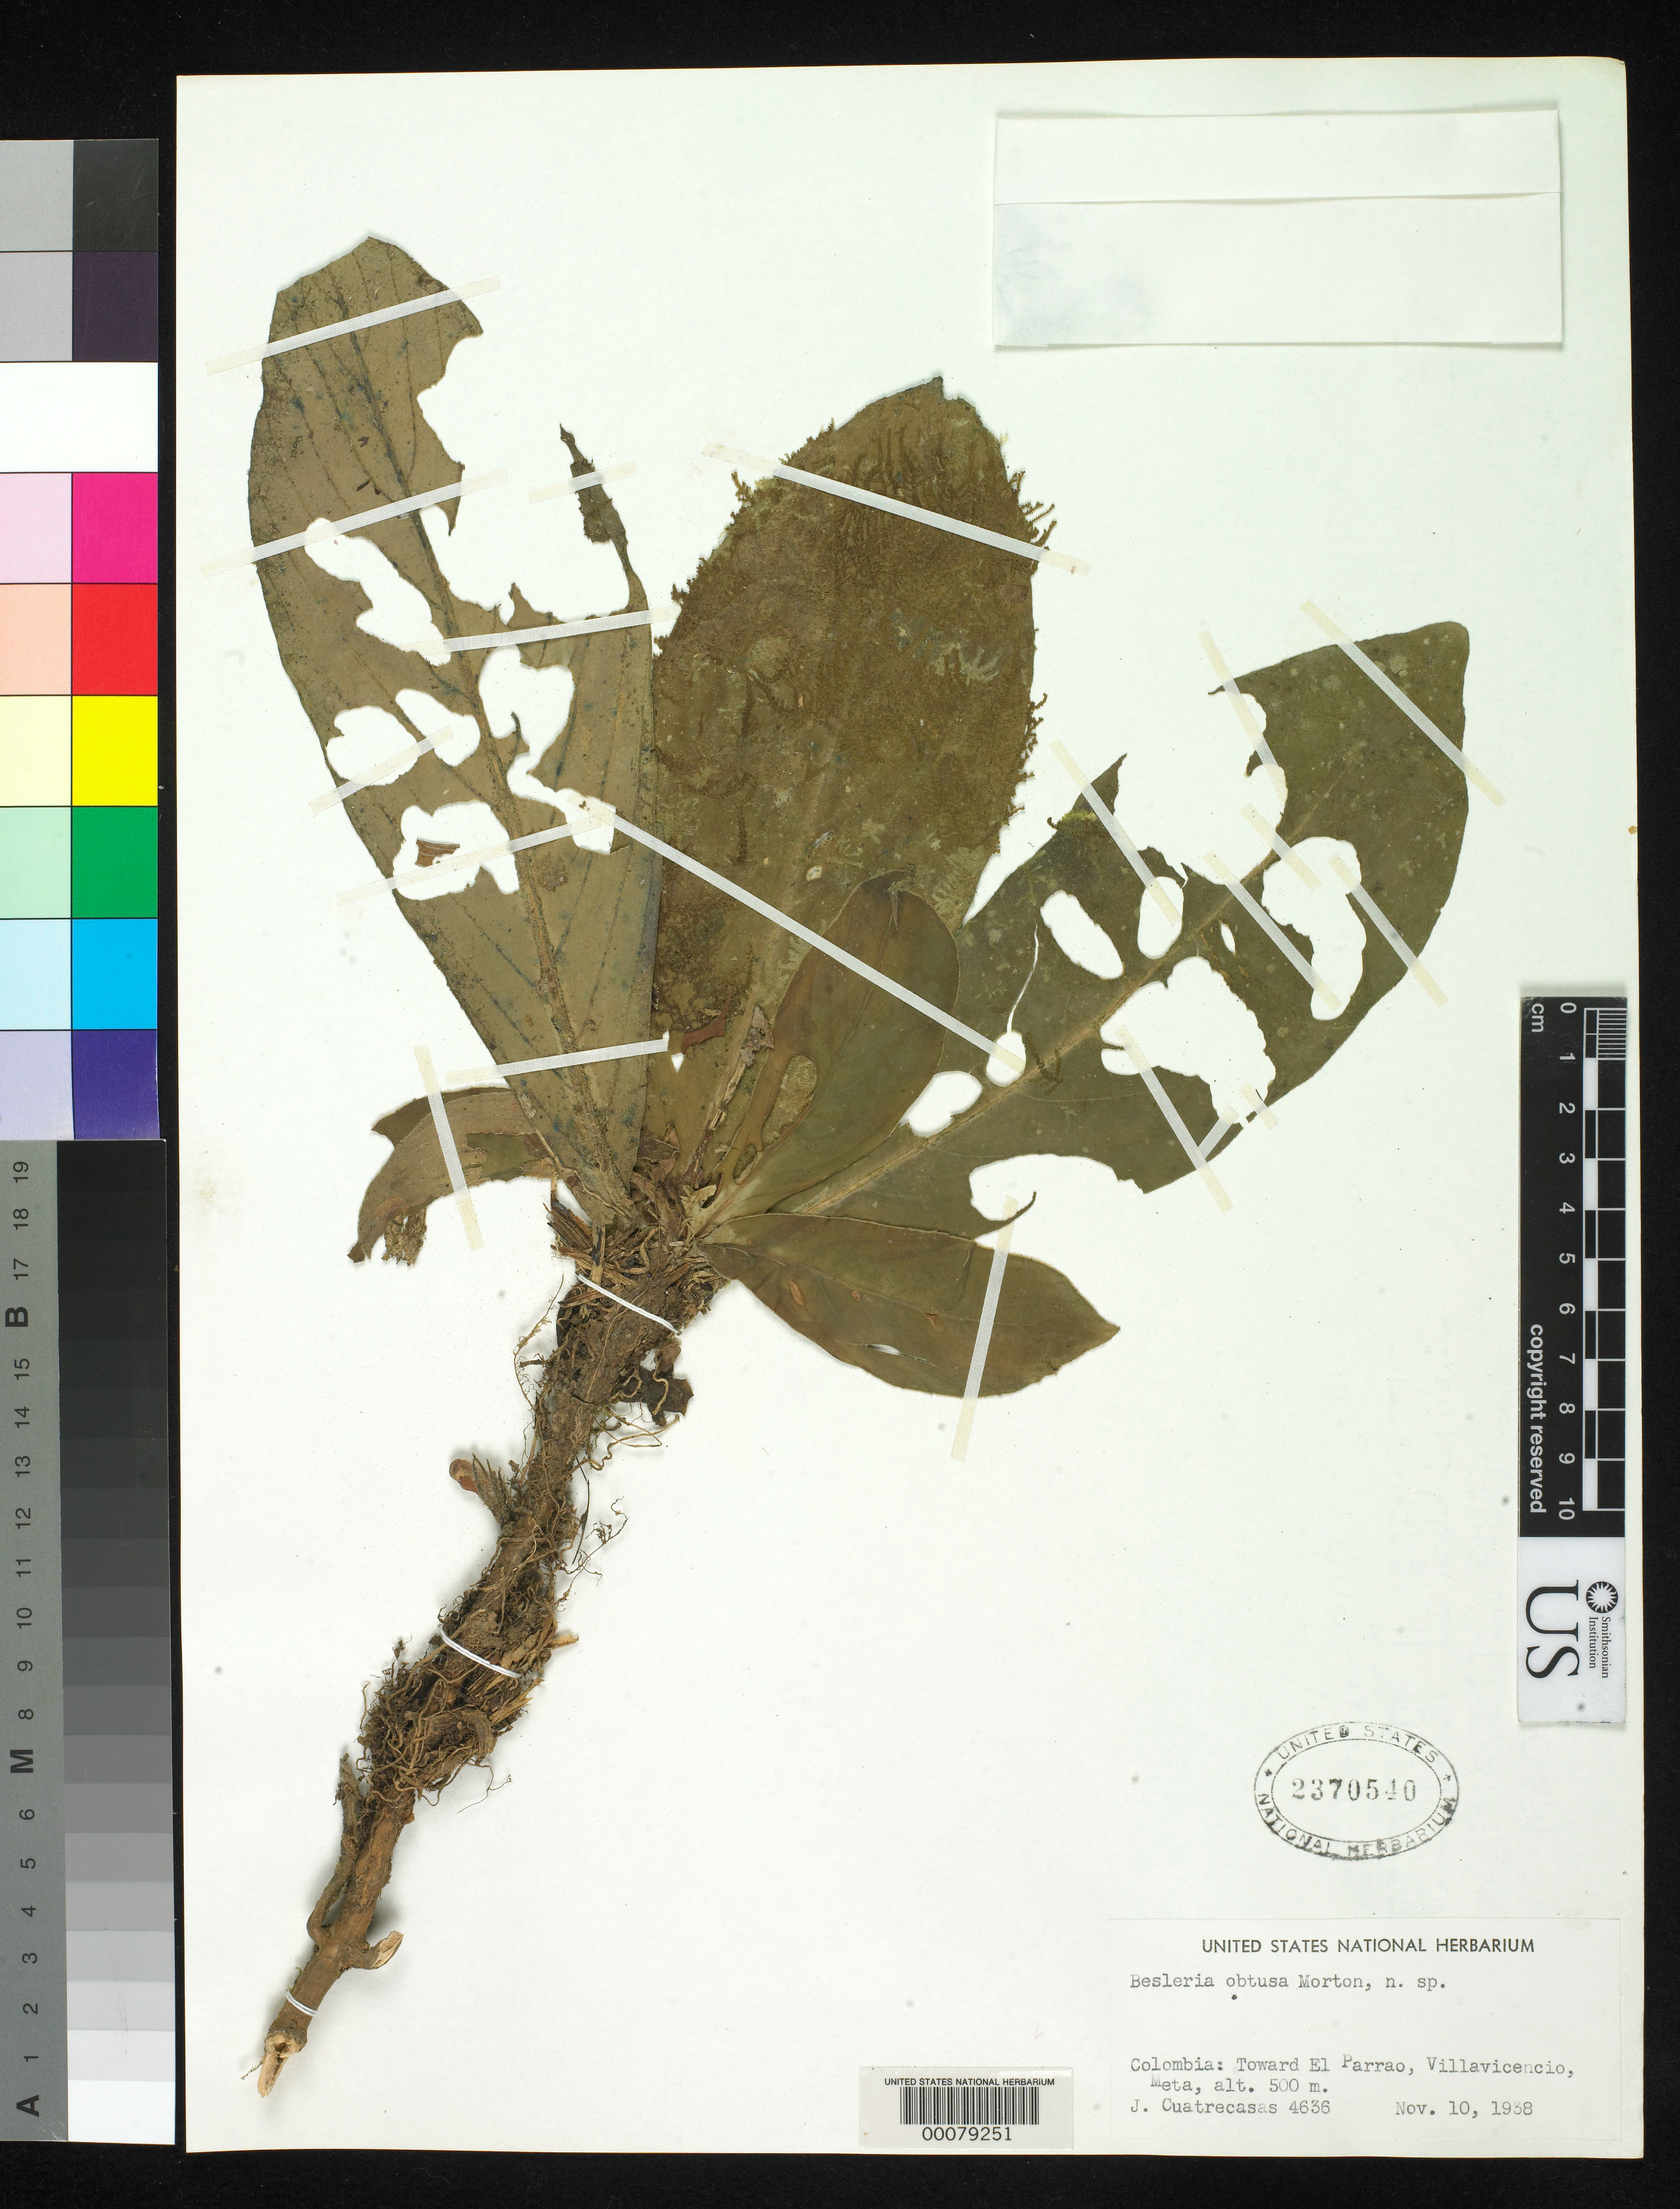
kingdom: Plantae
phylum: Tracheophyta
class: Magnoliopsida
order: Lamiales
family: Gesneriaceae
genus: Besleria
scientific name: Besleria obtusa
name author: C.V. Morton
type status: Isotype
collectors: J. Cuatrecasas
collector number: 4636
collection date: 1938-11-10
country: Colombia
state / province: Meta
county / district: Villavicencio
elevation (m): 500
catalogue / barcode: US 2370540